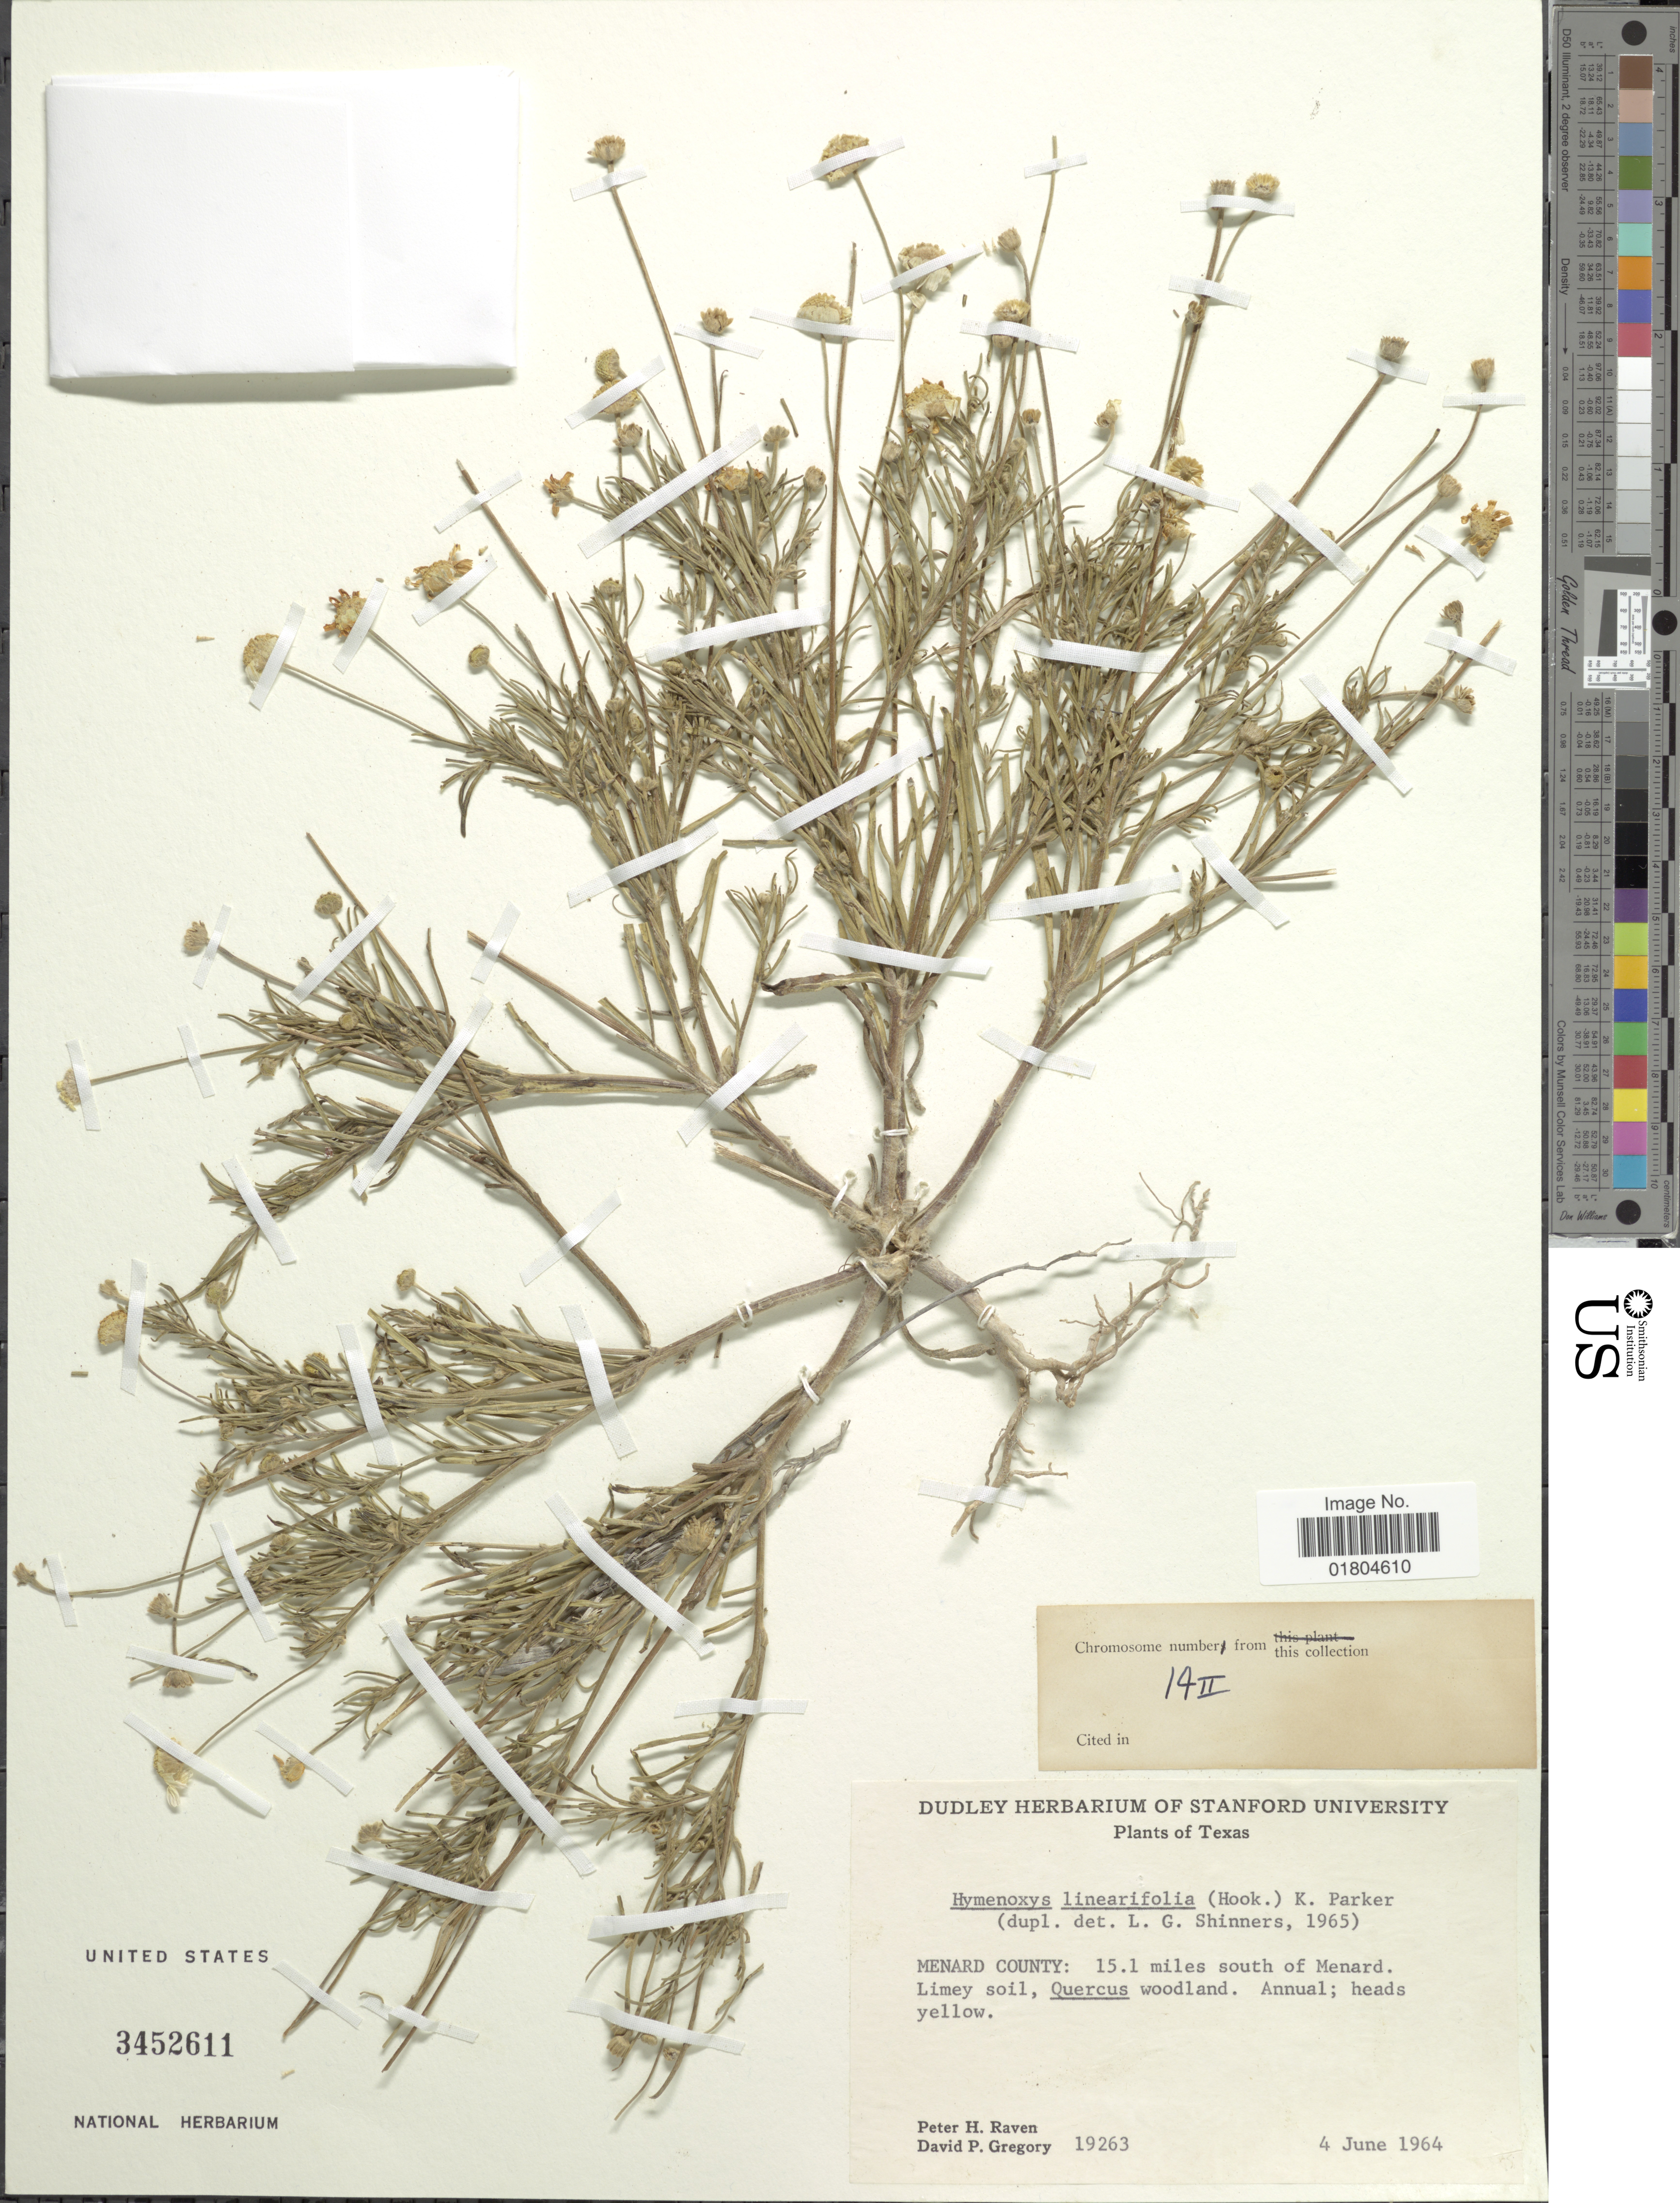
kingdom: Plantae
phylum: Tracheophyta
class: Magnoliopsida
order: Asterales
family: Asteraceae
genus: Hymenoxys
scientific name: Hymenoxys linearifolia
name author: (Hook.) Greene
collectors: P. Raven & D. Gregory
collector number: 19263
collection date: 1964-06-04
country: United States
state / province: Texas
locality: Menard County: 15.1 miles south of Menard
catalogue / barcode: US 3452611